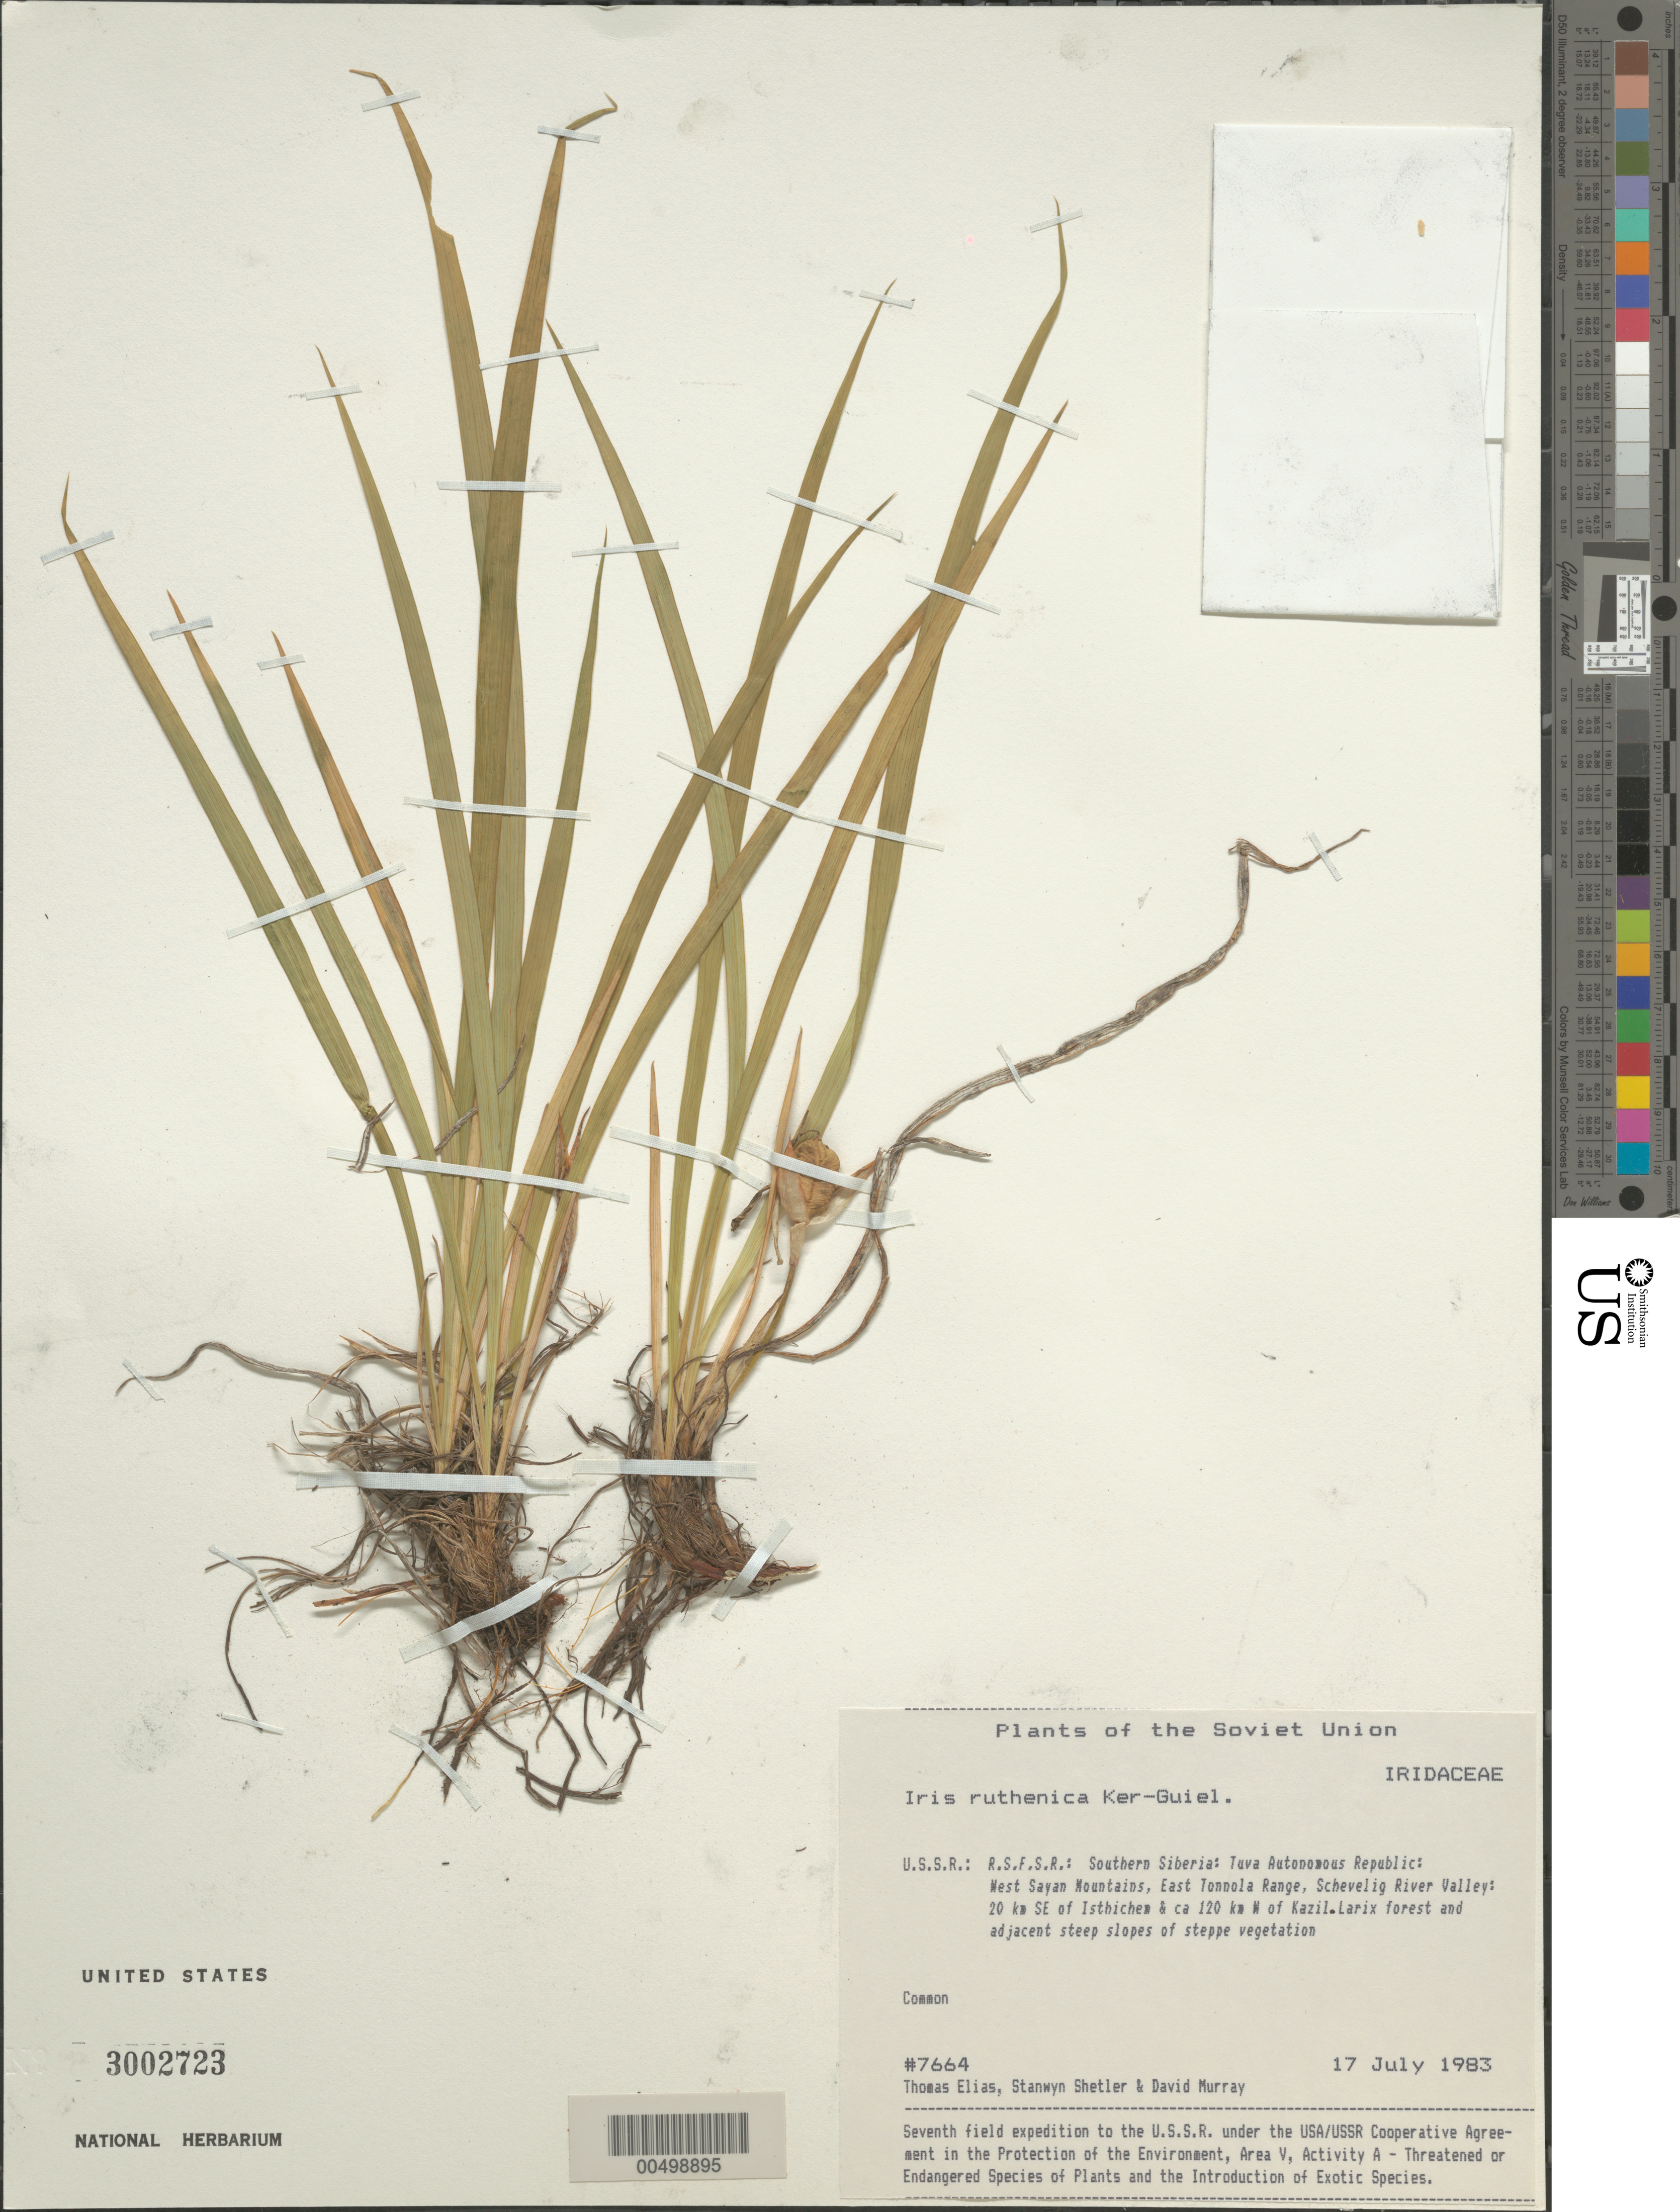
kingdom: Plantae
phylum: Tracheophyta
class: Liliopsida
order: Asparagales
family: Iridaceae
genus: Iris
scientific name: Iris ruthenica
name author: Ker Gawl.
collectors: T. Elias, S. Shetler & D. F. Murray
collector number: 7664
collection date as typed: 17 Jul 1983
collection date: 1983-07-17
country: Russian Federation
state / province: Tuva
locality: West Sayan Mountains, East Tonnola [Tannu-Ola] Range, Schevelig River Valley, 20 km SE of Isthichem [Ishti-Khem] , *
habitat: Larix forest and adjacent steep slopes of steppe vegetation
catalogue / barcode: US 3002723